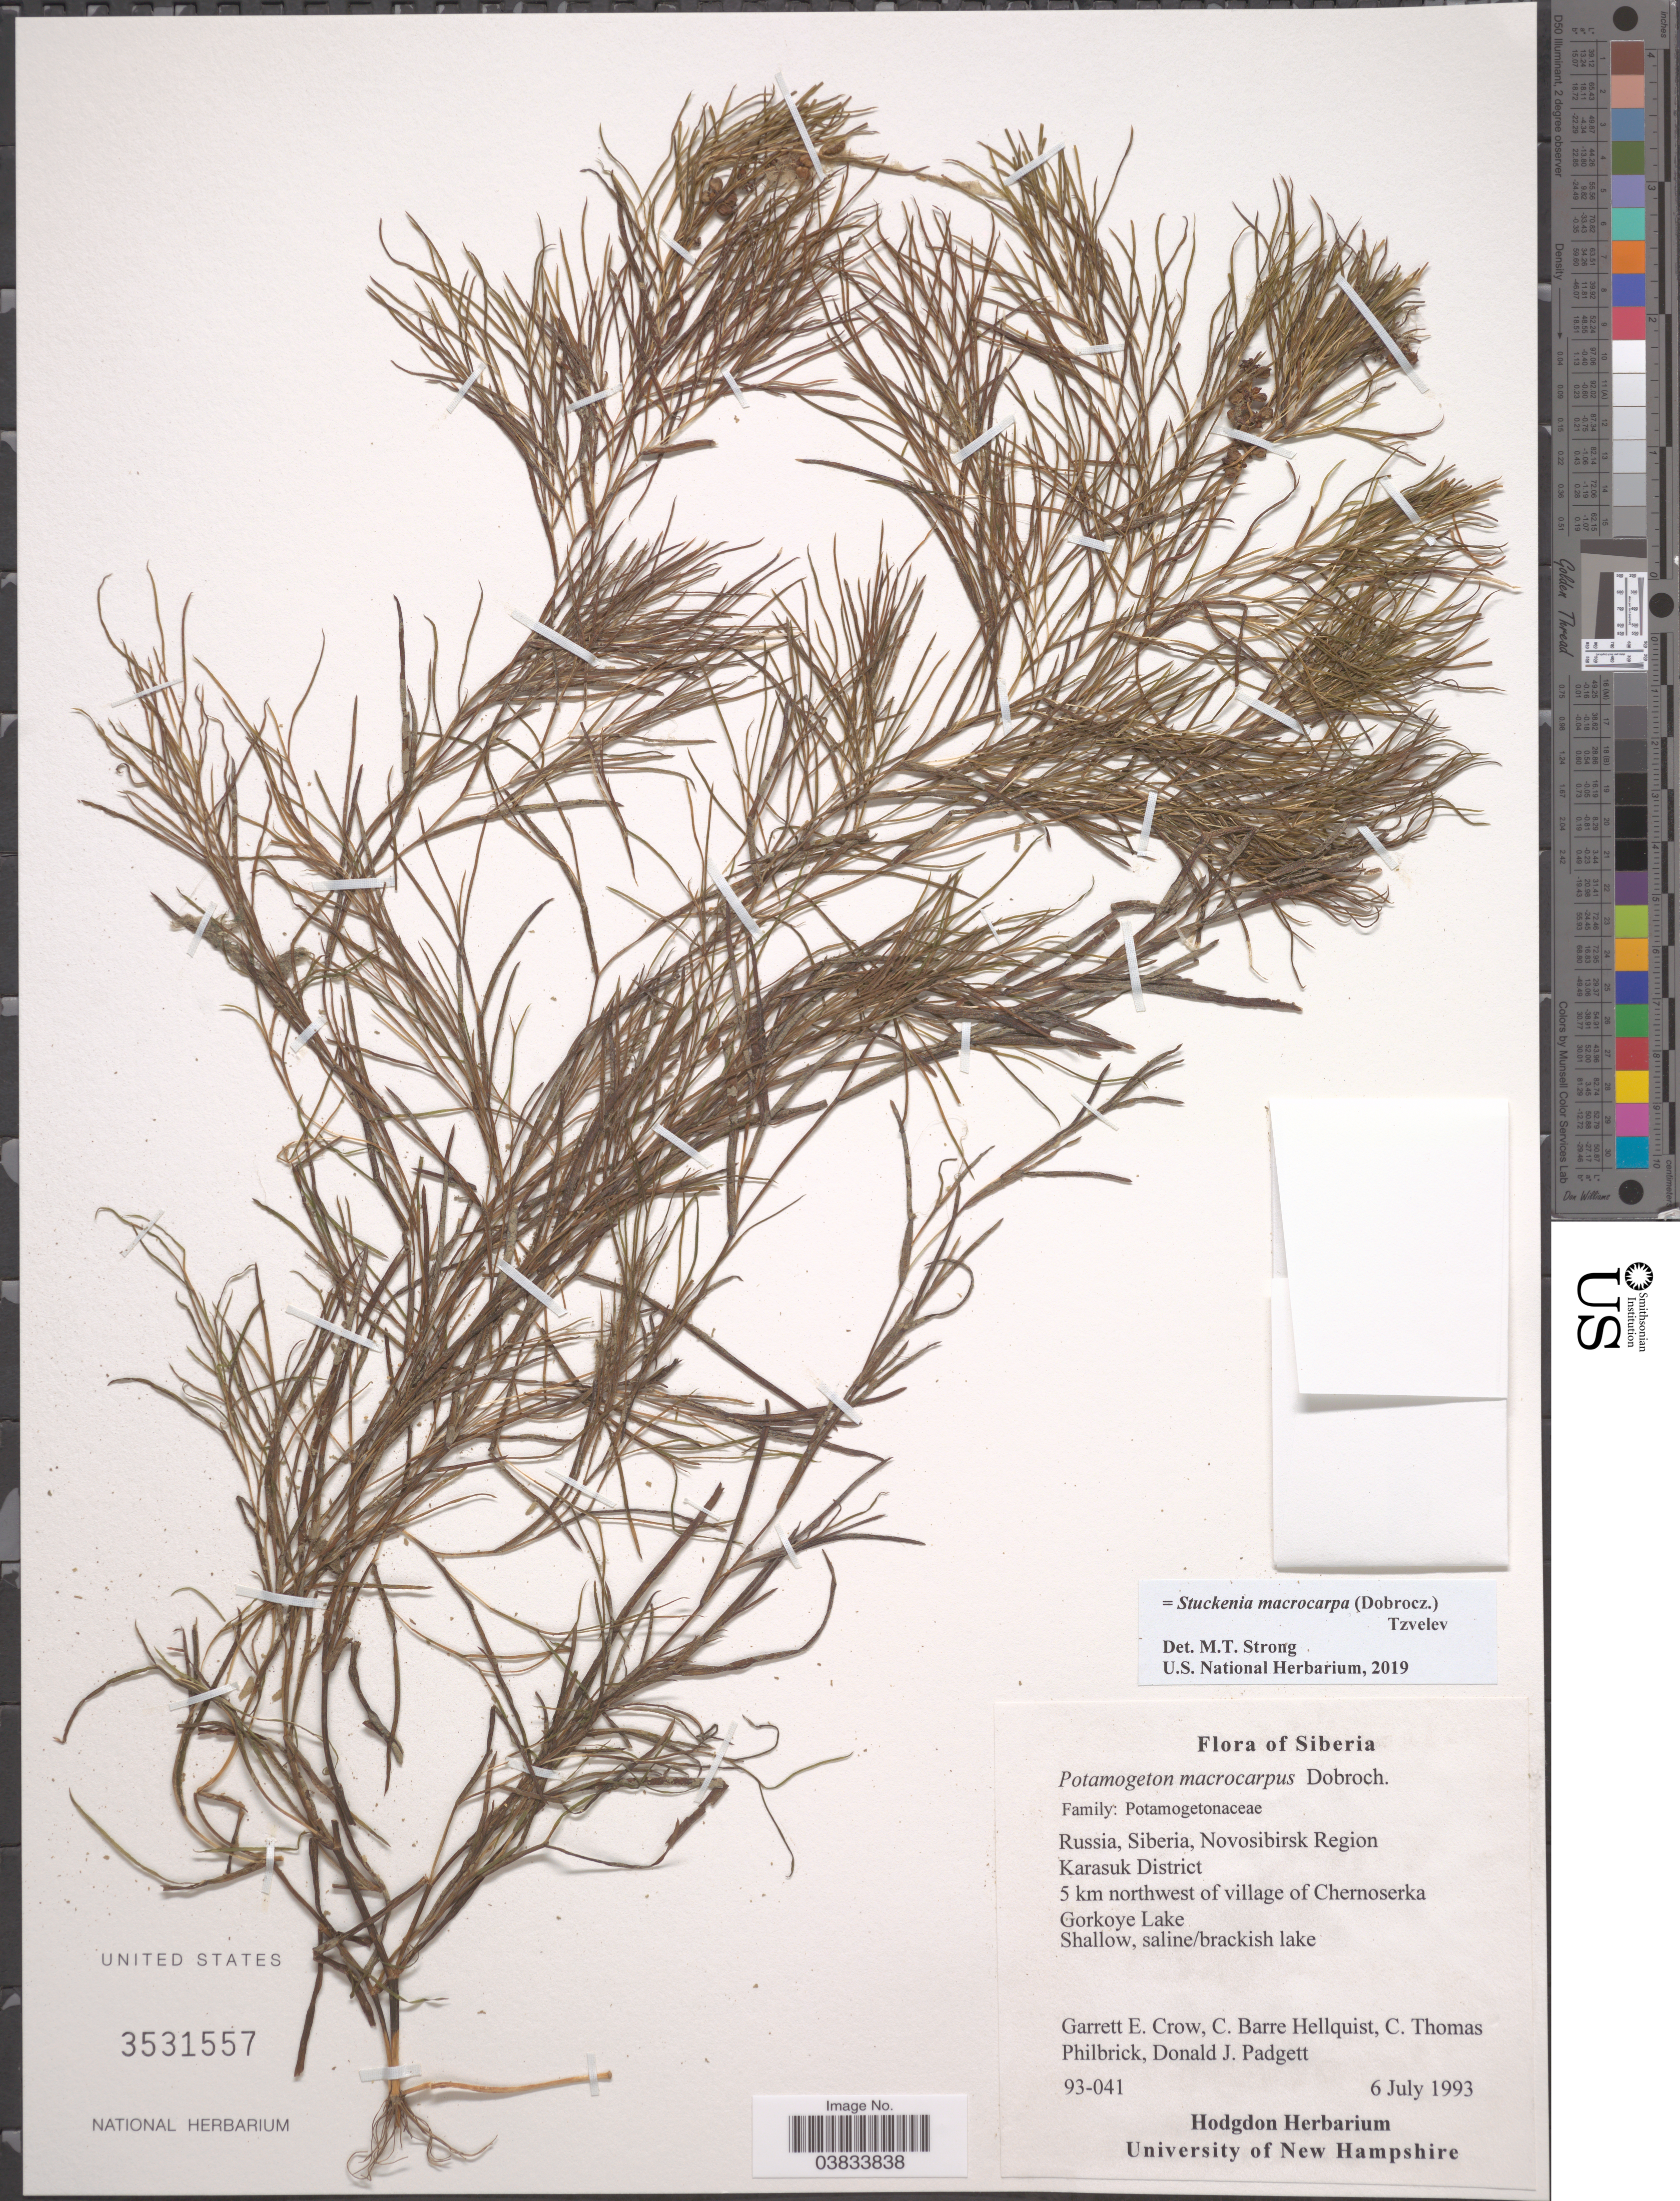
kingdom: Plantae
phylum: Tracheophyta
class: Liliopsida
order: Alismatales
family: Potamogetonaceae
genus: Stuckenia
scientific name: Stuckenia macrocarpa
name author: (Dobrocz.) Tzvelev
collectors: G. E. Crow, C. Hellquist, C. Philbrick & D. Padgett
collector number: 93-041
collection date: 1993-07-06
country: Russian Federation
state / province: Novosibirsk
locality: Siberia. Russia, Siberia, Novosibirsk Region. Karasuk District. 5 km northwest of village of Chernoserka. Gorkoye Lake.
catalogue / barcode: US 3531557